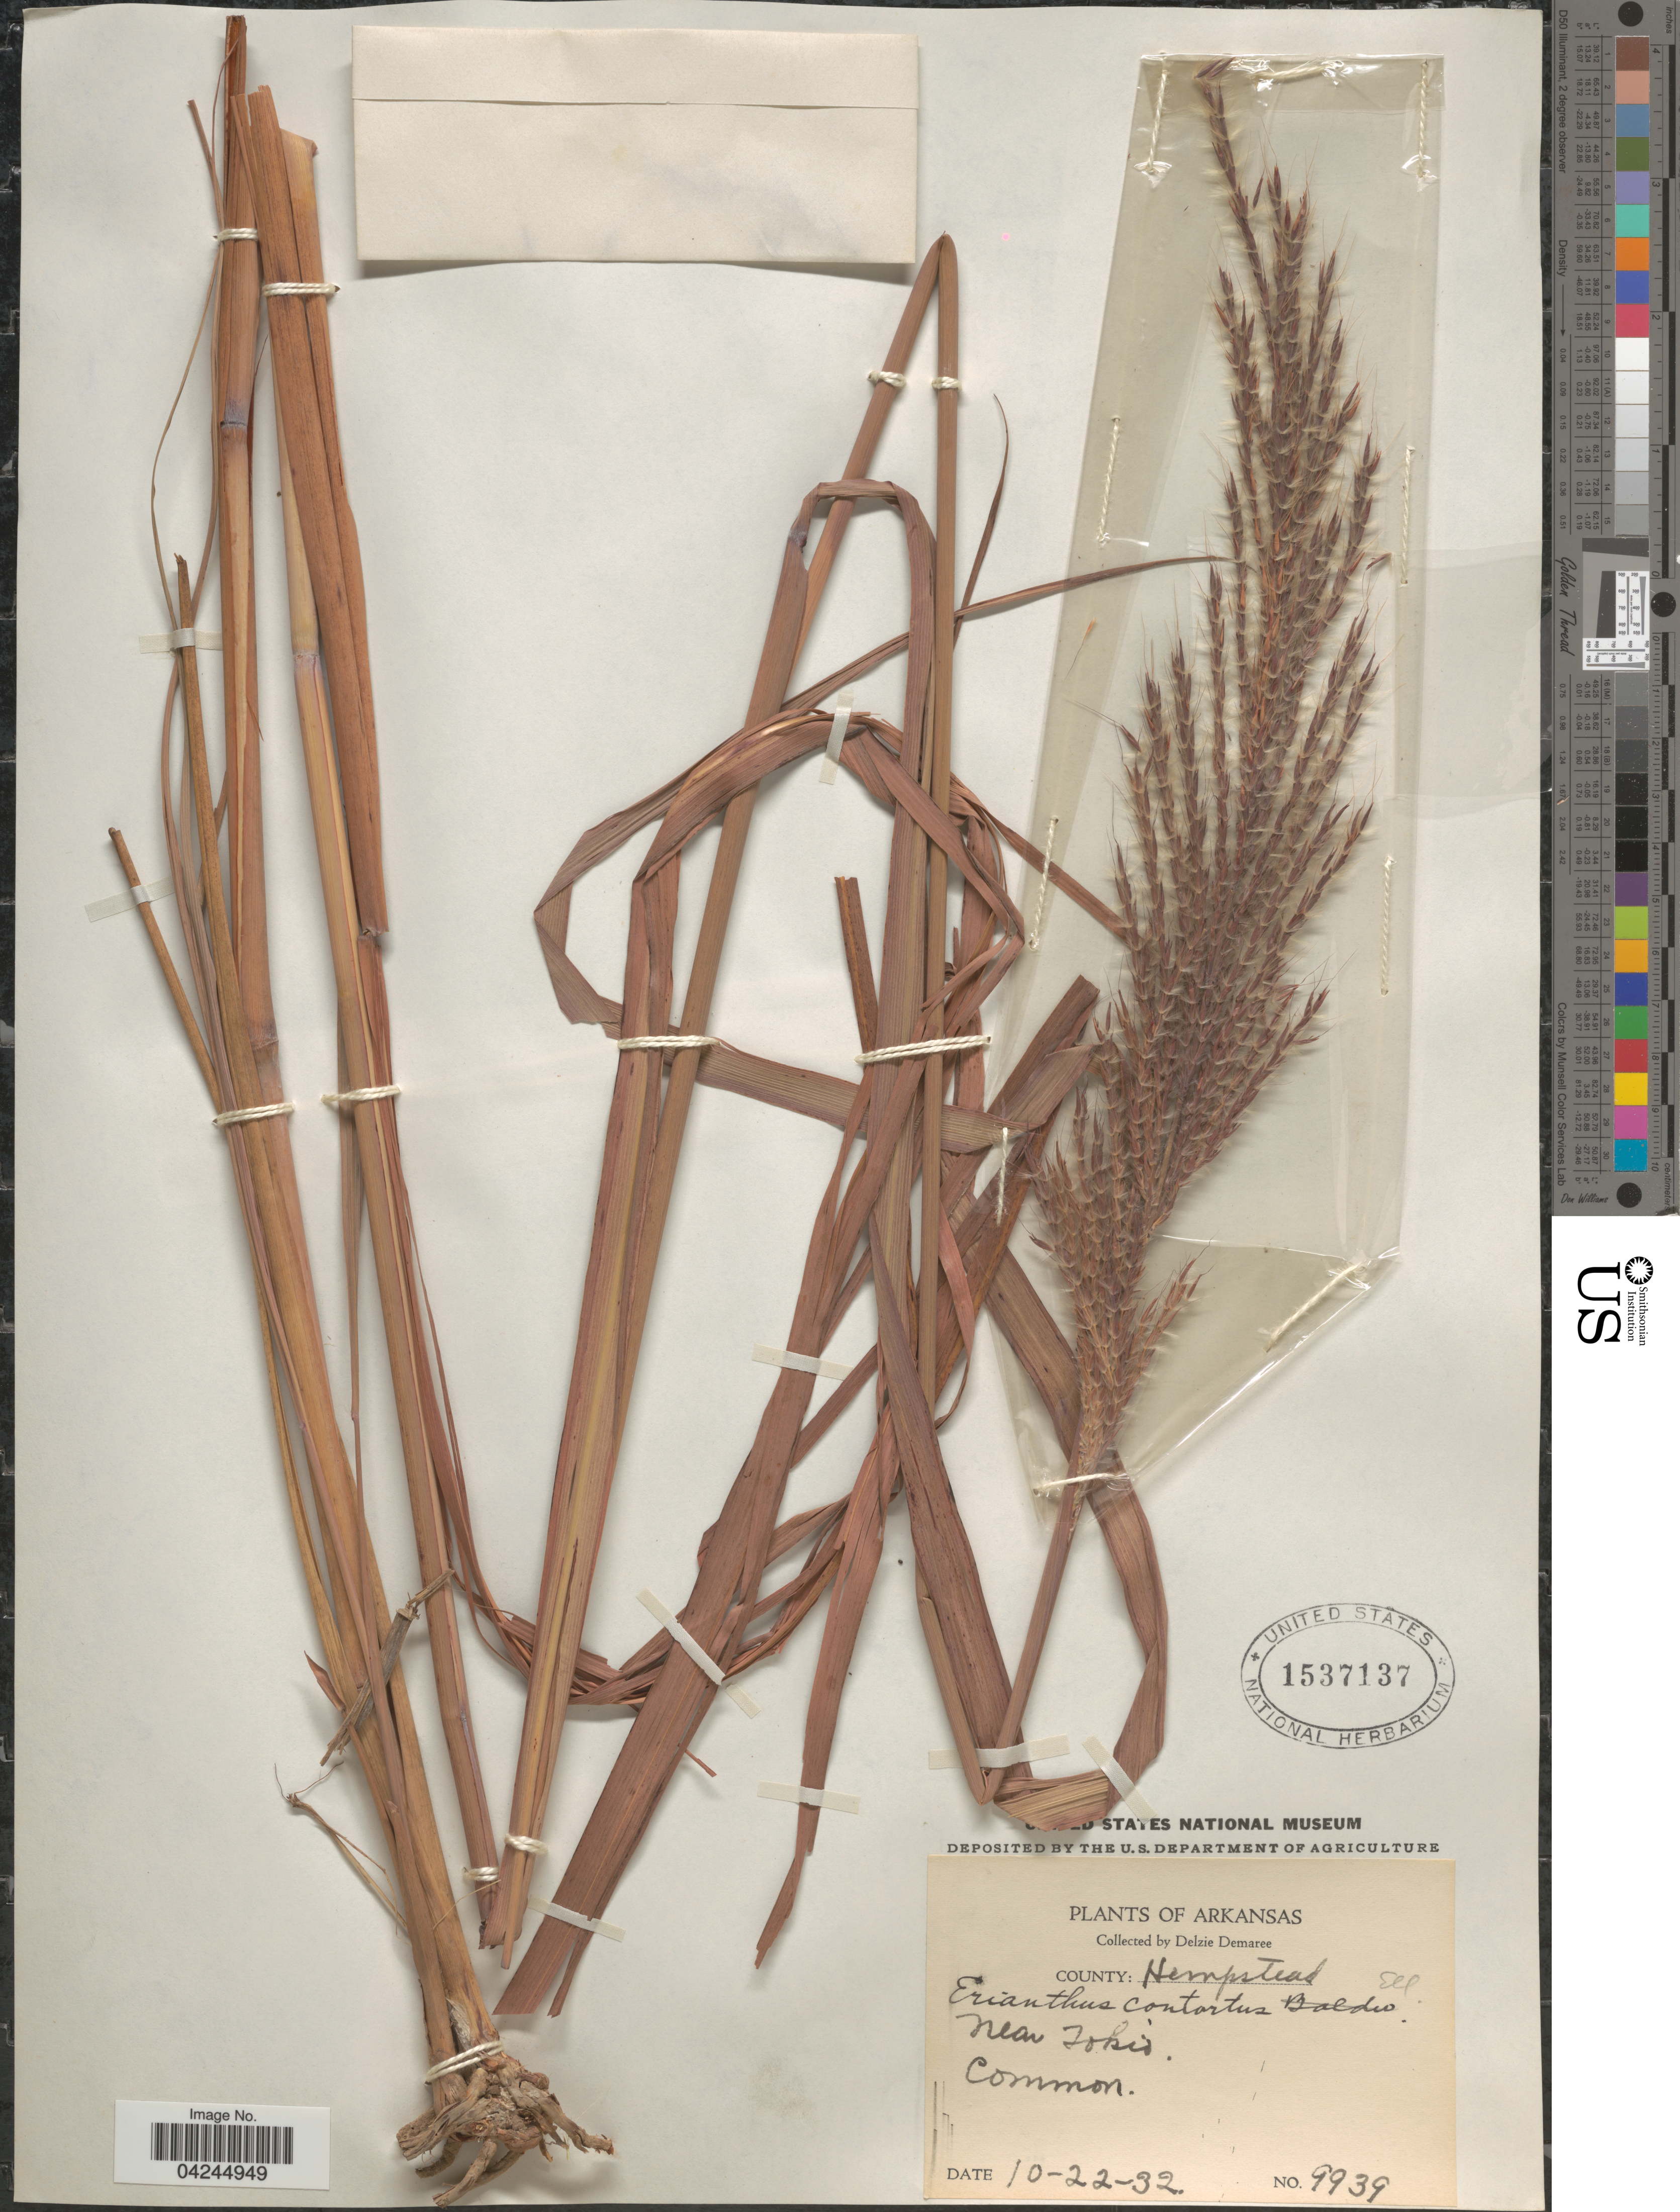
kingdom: Plantae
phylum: Tracheophyta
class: Liliopsida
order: Poales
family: Poaceae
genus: Erianthus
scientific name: Erianthus brevibarbis var. contortus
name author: (Elliott) D.B. Ward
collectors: D. Demaree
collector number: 9939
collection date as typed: Transcribed d/m/y: 22/10/32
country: United States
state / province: Arkansas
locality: County: Hempstead. Near Tokio. Common.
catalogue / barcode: US 1537137